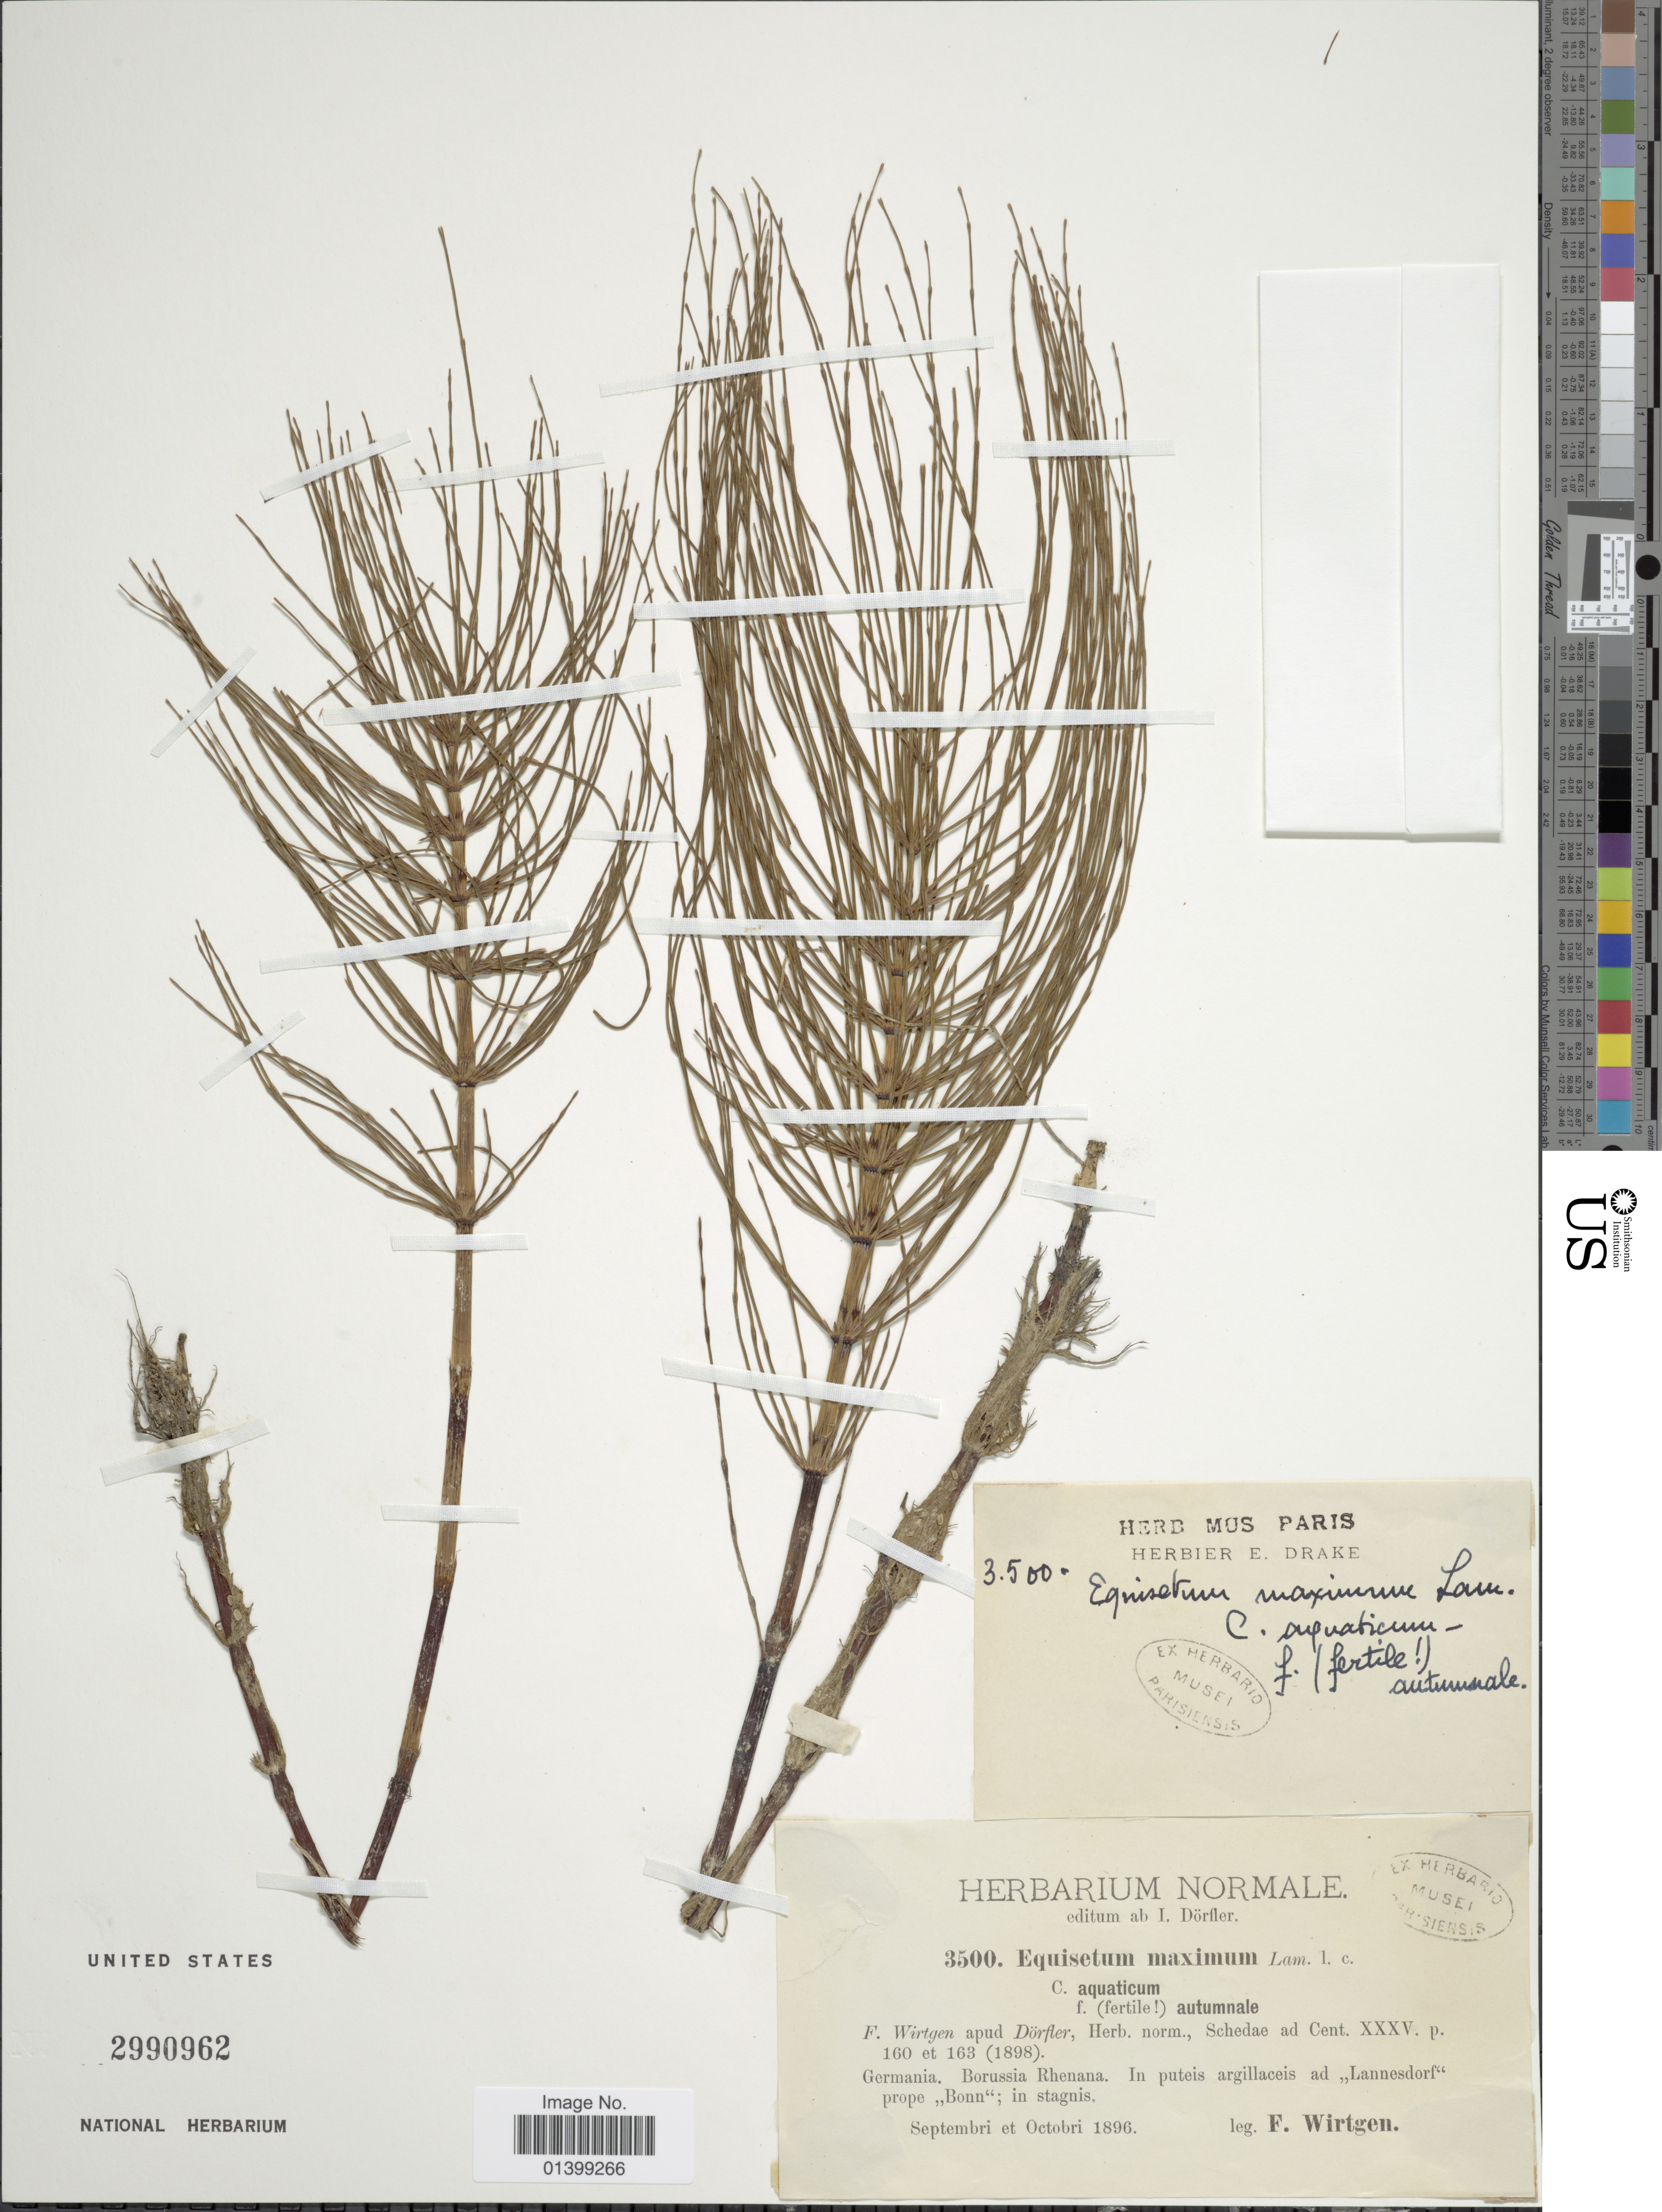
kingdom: Plantae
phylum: Tracheophyta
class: Polypodiopsida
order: Equisetales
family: Equisetaceae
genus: Equisetum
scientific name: Equisetum telmateia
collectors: F. Wirtgen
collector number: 3500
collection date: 1896-09/1896-10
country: Germany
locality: Borussia Rhenana, In puteis argillaceis ad ,,lannesdorf' prope ,,Bonn'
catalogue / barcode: US 2990962